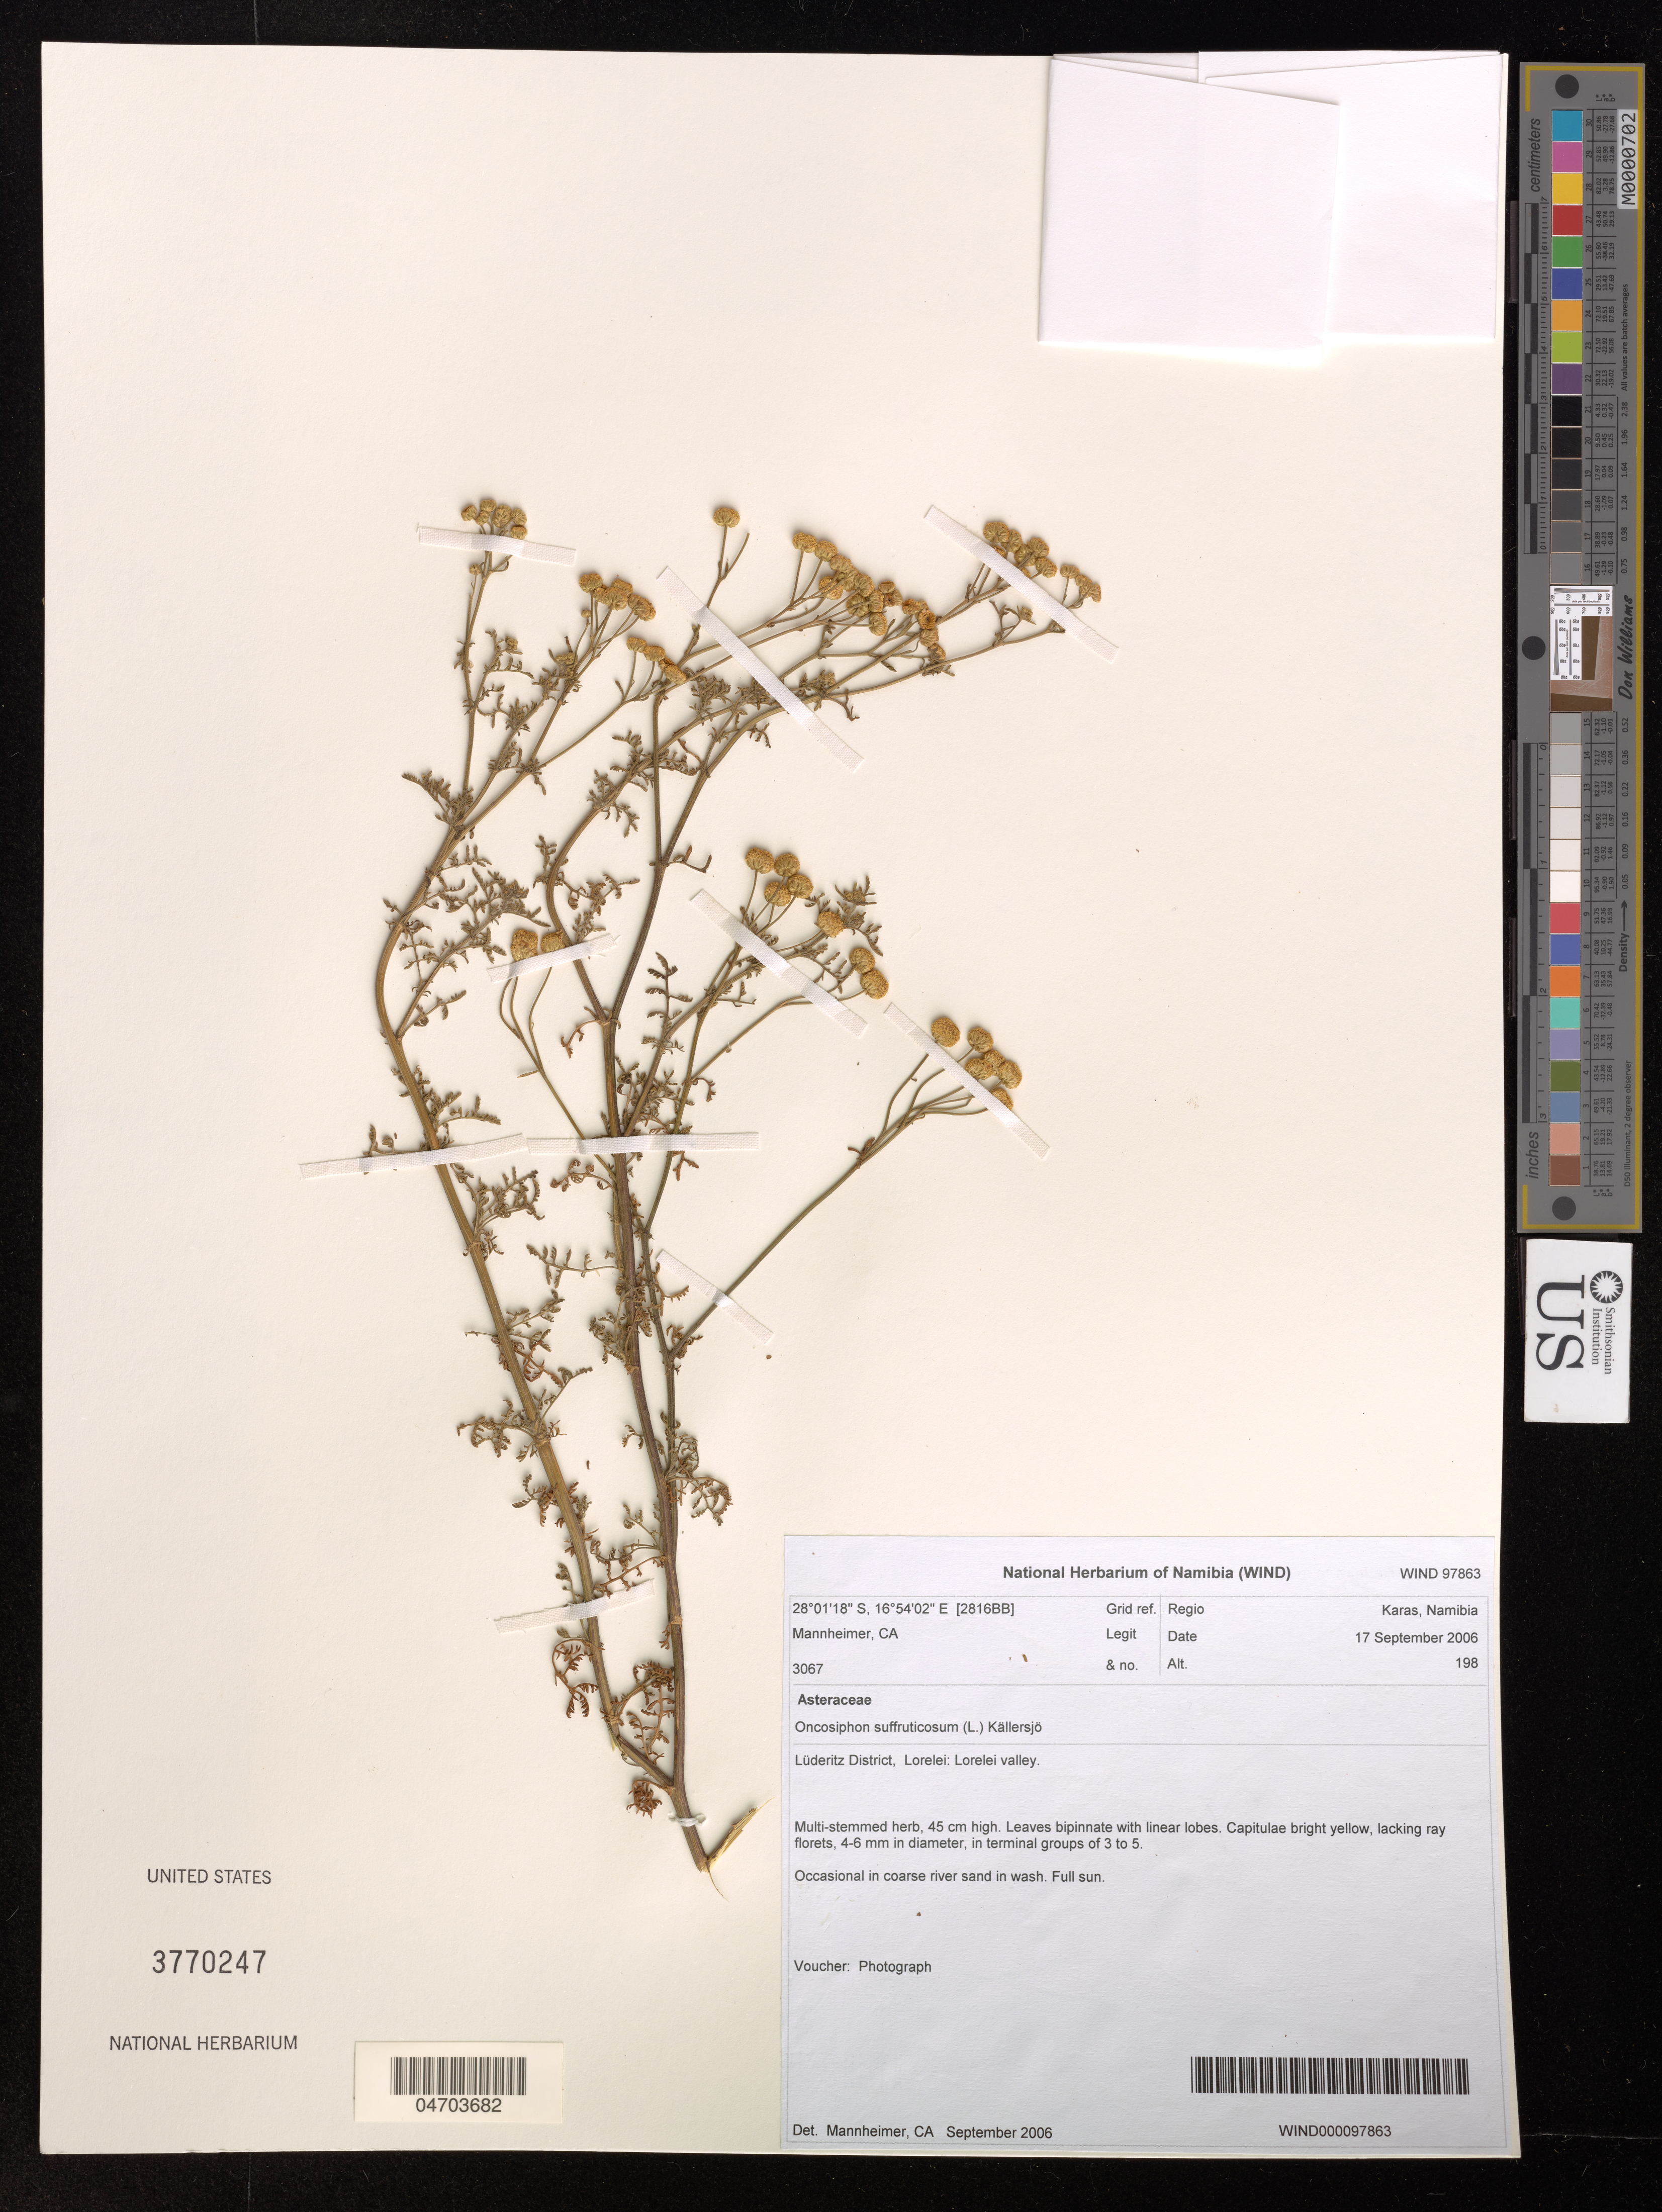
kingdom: Plantae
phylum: Tracheophyta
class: Magnoliopsida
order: Asterales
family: Asteraceae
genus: Oncosiphon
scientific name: Oncosiphon suffruticosum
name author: (L.) Källersjö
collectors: C. A. Mannheimer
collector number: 3067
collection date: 2006-09-17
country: Namibia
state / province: Karas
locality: Lüderitz District, Lorelei: Lorelei valley.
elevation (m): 198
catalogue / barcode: US 3770247